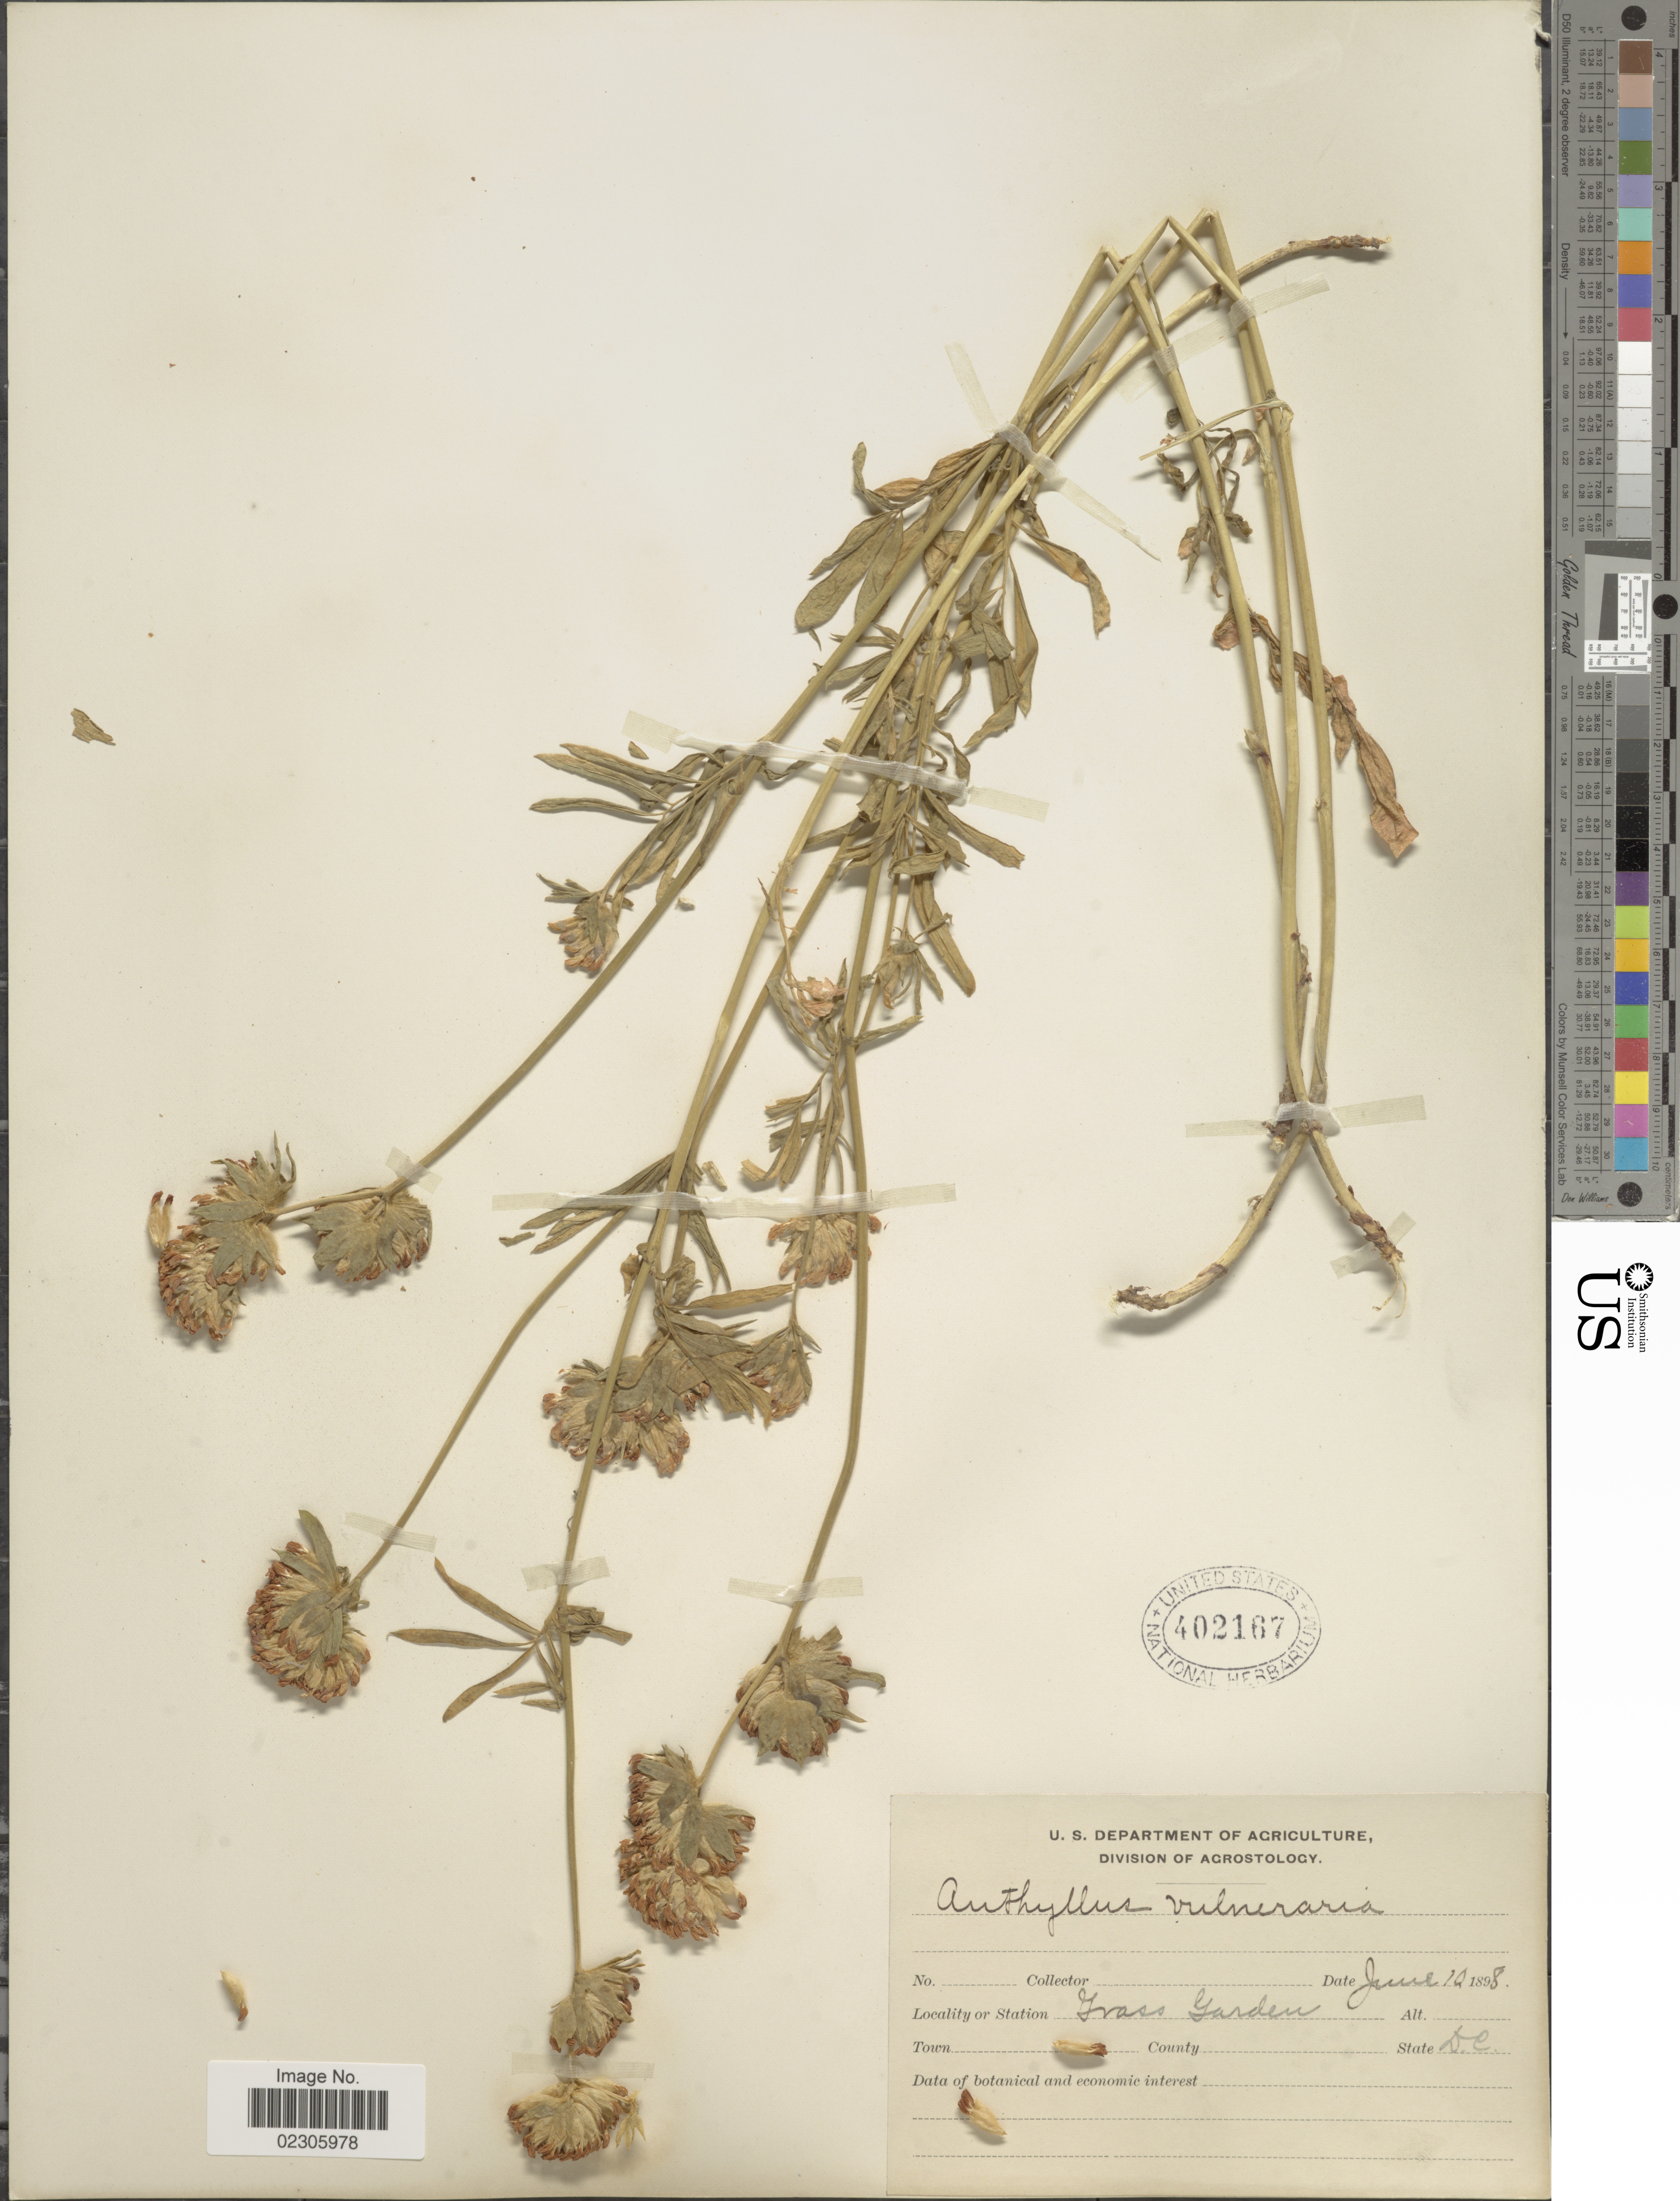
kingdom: Plantae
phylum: Tracheophyta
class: Magnoliopsida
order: Fabales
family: Fabaceae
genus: Anthyllis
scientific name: Anthyllis vulneraria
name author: L.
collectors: U.S. Department of Agriculture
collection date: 1898-06-10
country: United States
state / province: District of Columbia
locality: Grass Garden, State DC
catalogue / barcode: US 402167